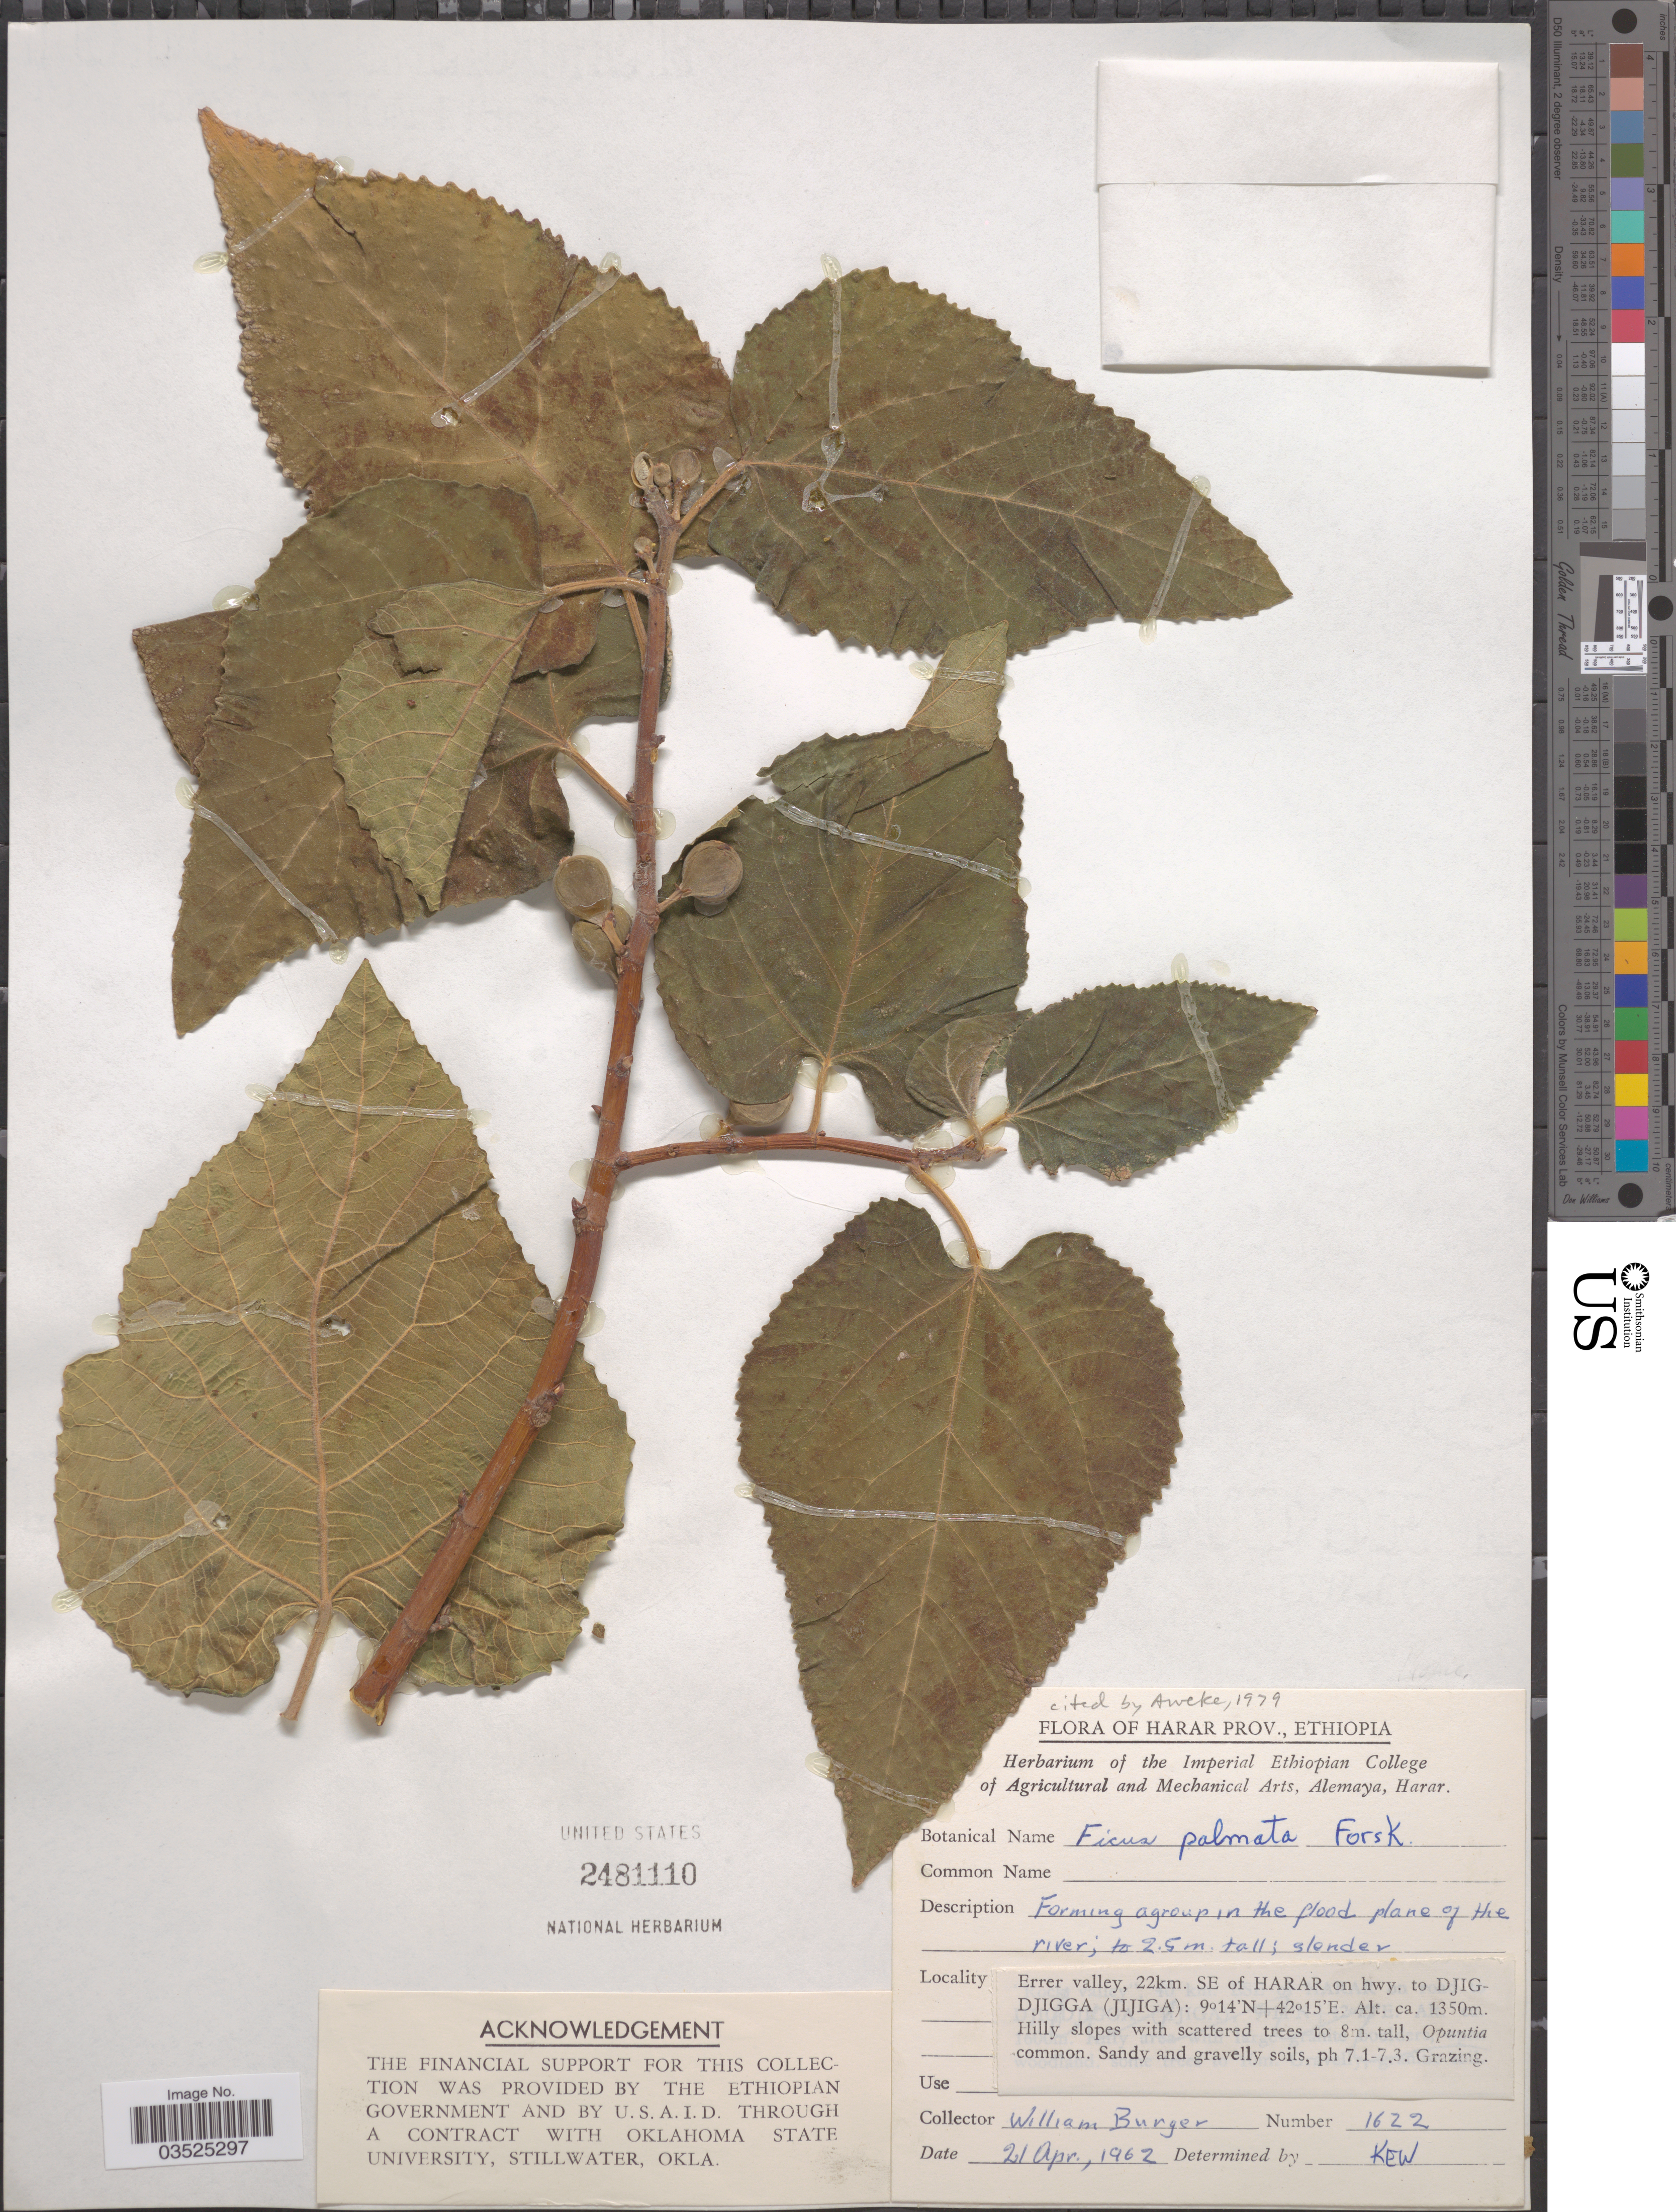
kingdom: Plantae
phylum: Tracheophyta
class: Magnoliopsida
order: Rosales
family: Moraceae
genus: Ficus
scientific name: Ficus palmata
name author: Forssk.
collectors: W. Burger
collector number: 1622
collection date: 1962-04-21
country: Ethiopia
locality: Harar Prov. Errer valley, 22km. SE of Harar on hwy. to Djigdjigga (Jijiga).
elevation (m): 1350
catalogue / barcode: US 2481110